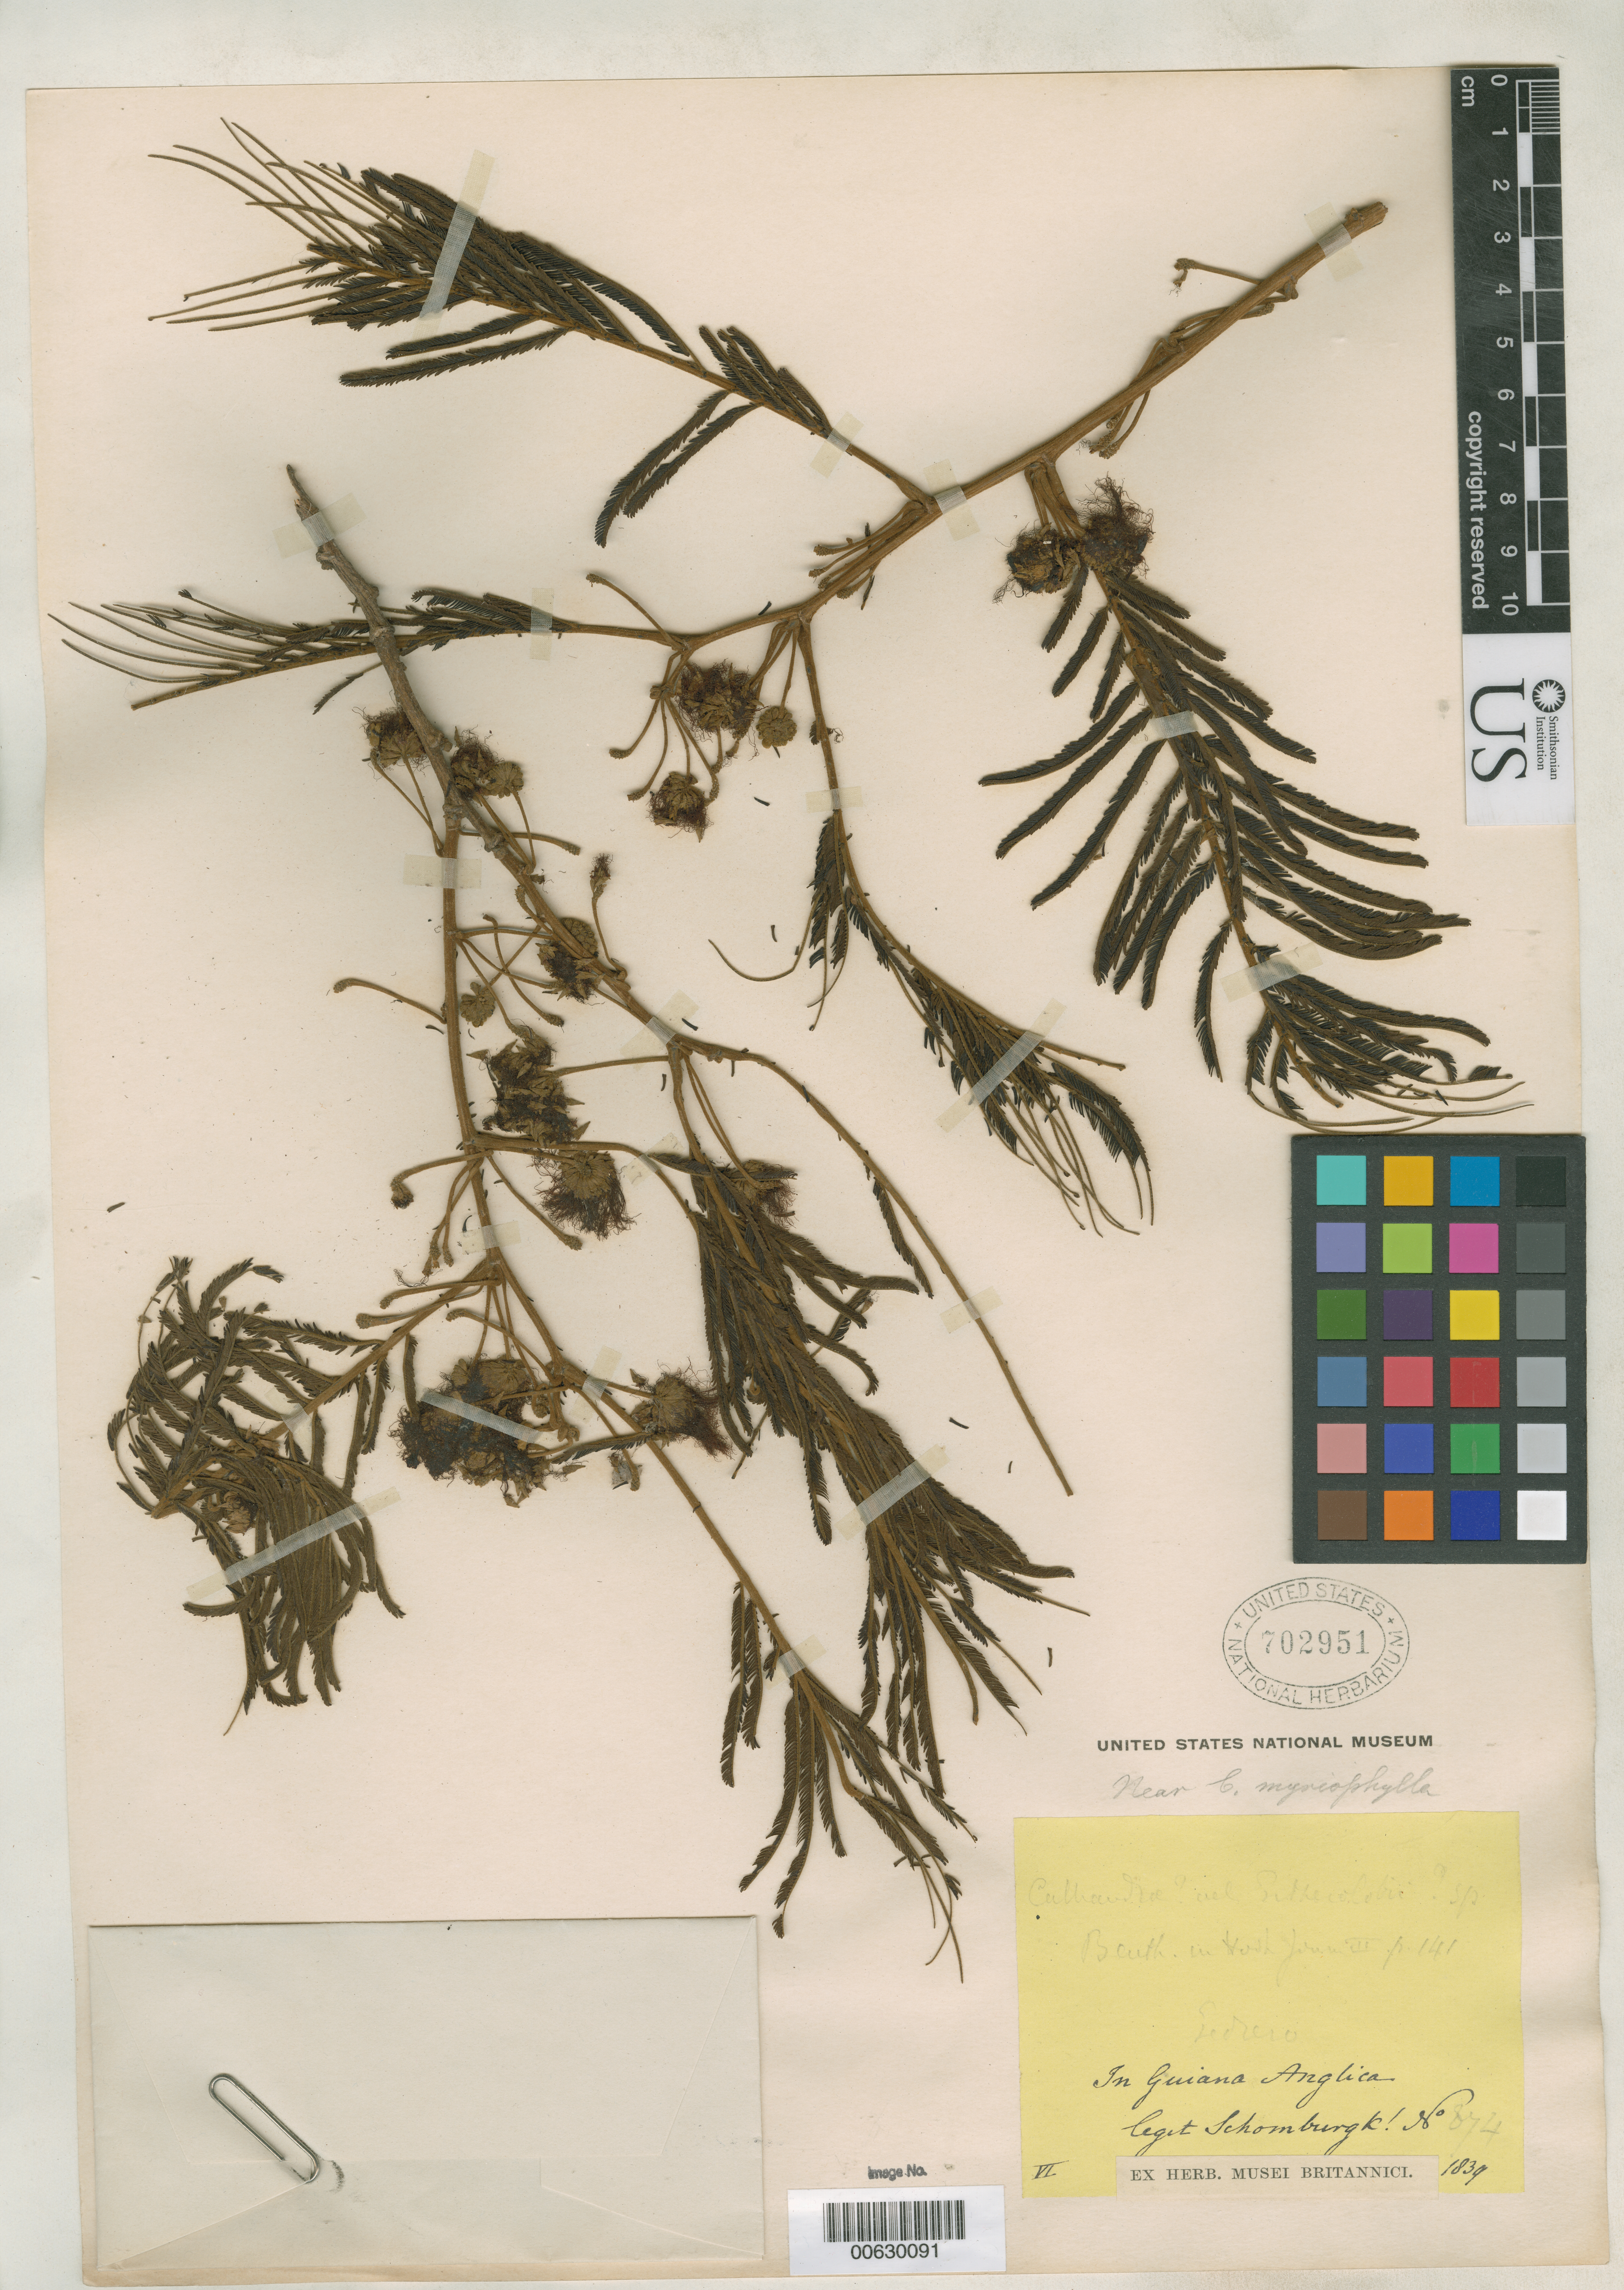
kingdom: Plantae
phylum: Tracheophyta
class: Magnoliopsida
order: Fabales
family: Fabaceae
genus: Pithecellobium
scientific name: Pithecellobium schomburgkii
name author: Benth.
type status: Isotype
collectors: R. H. Schomburgk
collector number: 874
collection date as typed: Jun 1839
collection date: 1839-06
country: Guyana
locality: Guiana Anglica, Pedrero. [Protologue, Pedrero, Rio Negro.]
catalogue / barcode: US 702951